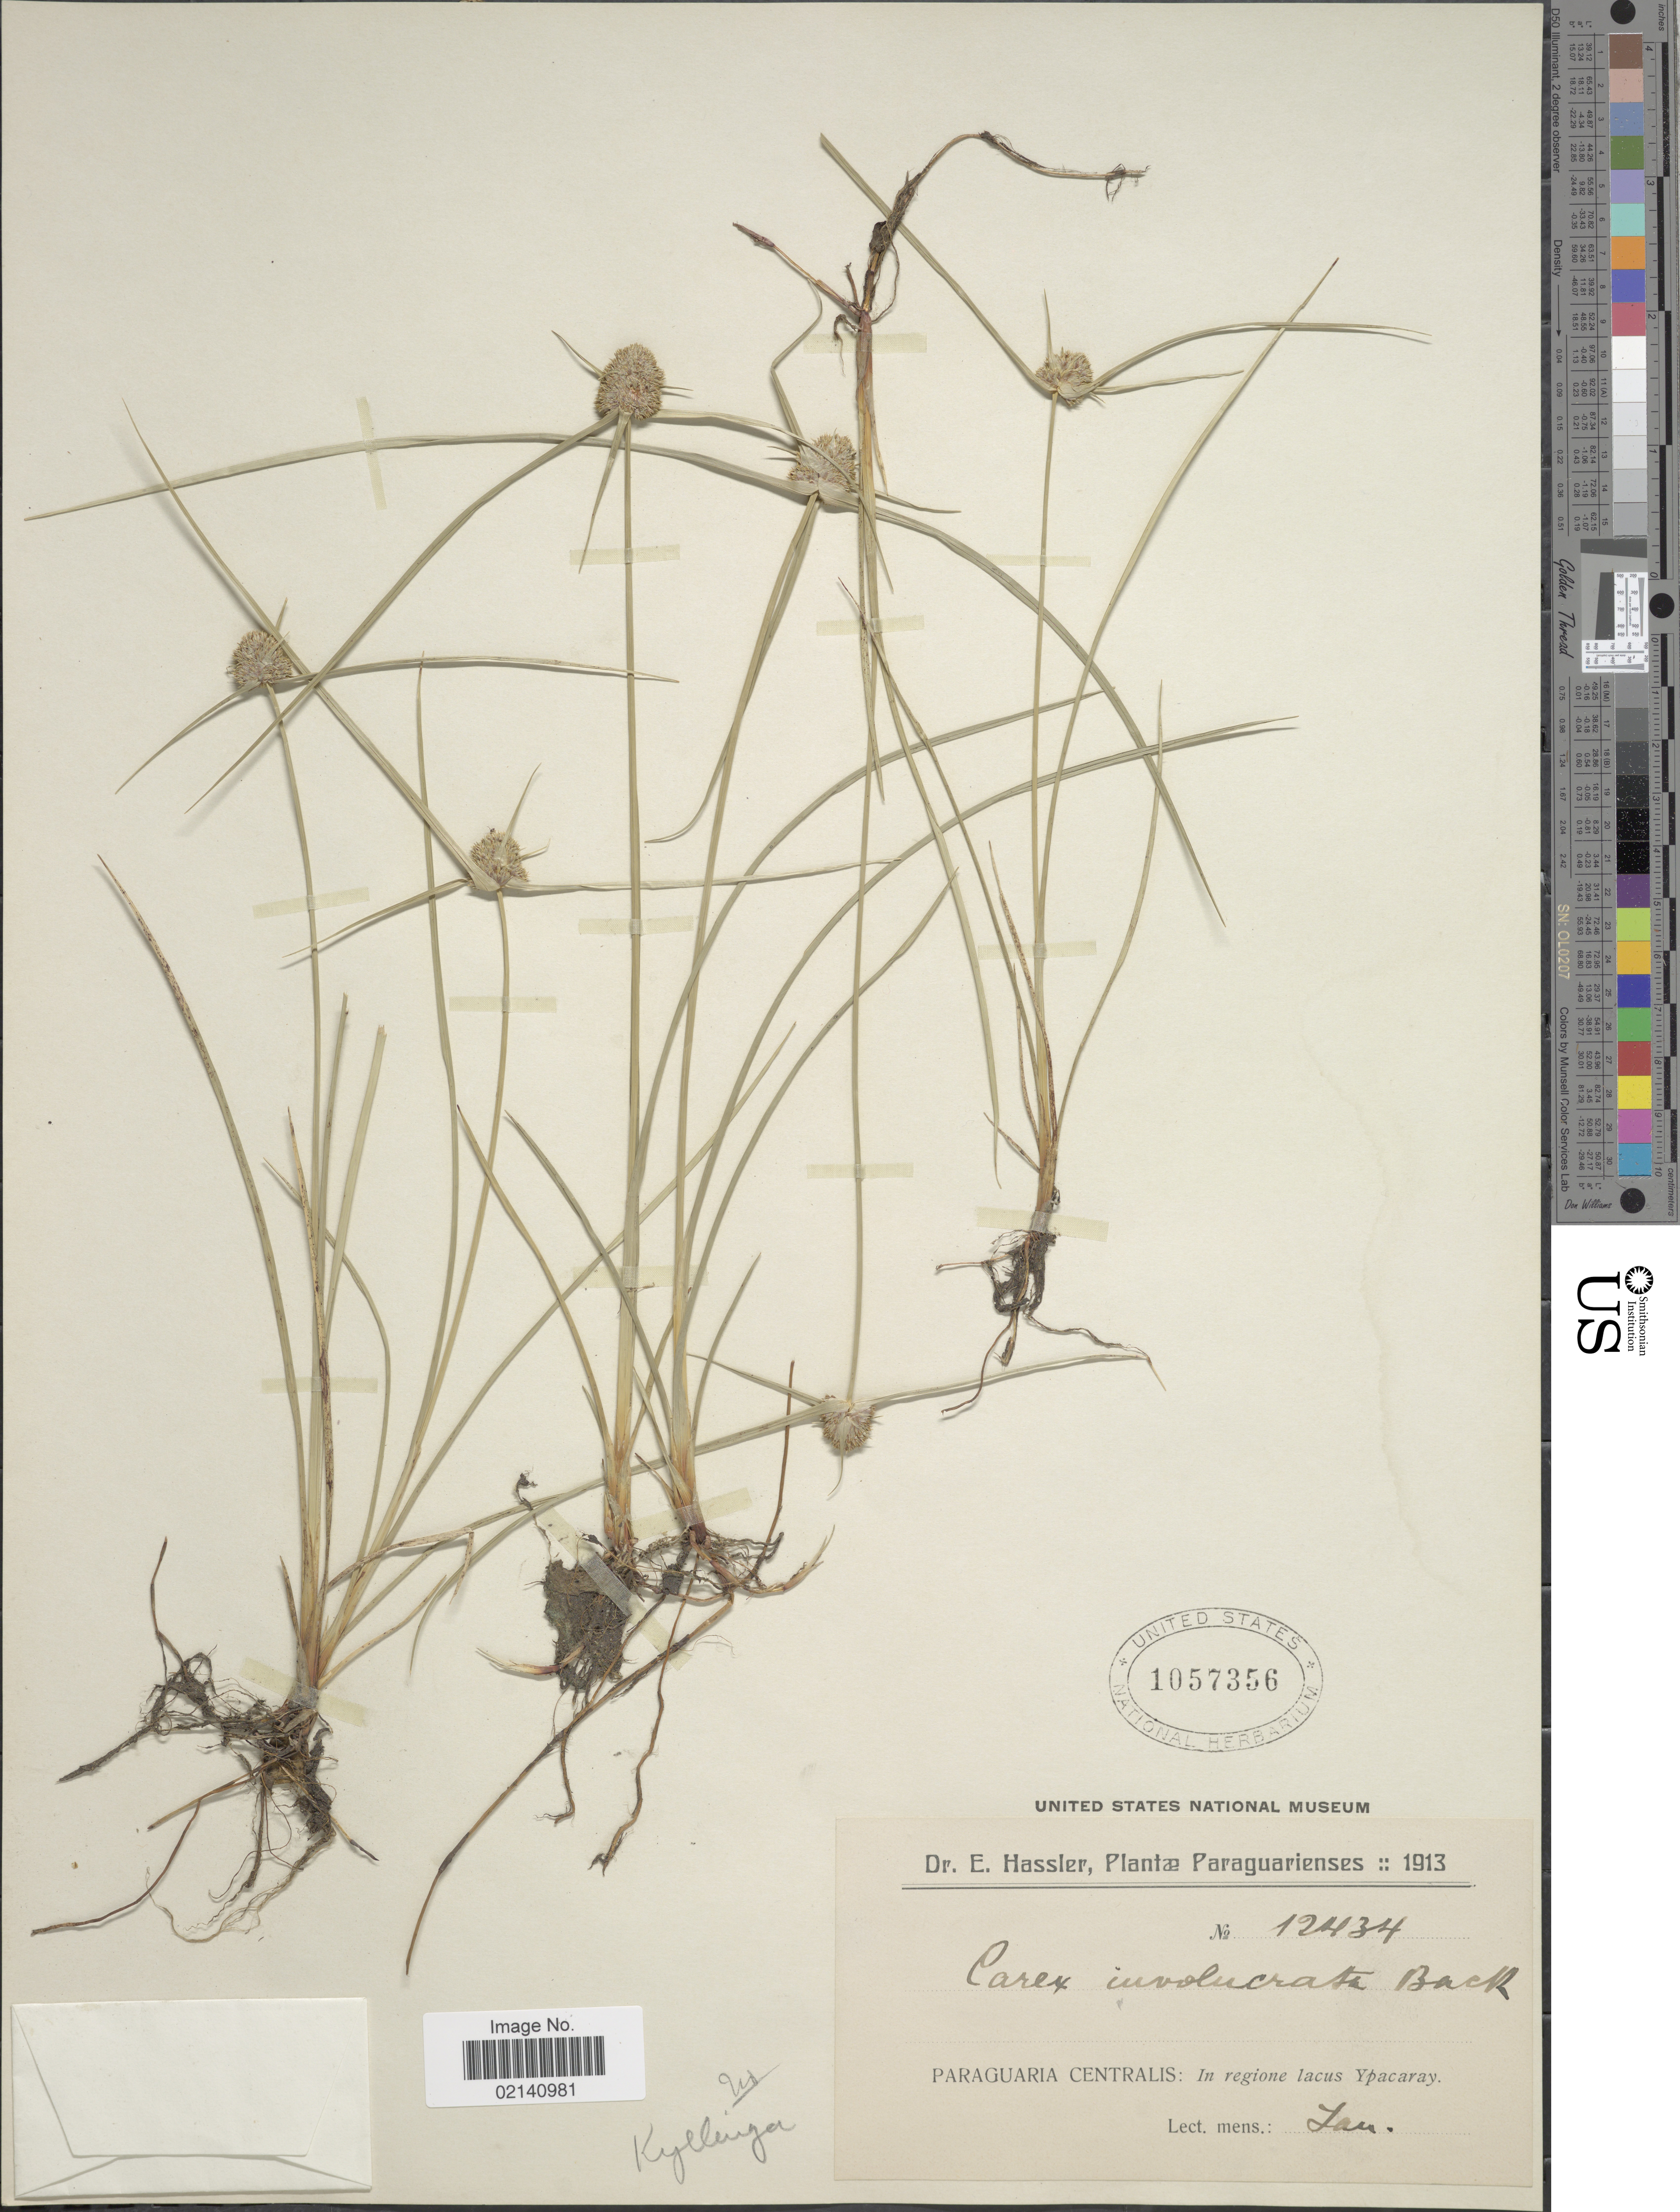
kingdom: Plantae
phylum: Tracheophyta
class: Liliopsida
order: Poales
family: Cyperaceae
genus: Cyperus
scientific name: Cyperus blepharoleptos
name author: Steud.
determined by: Strong, Mark T., (BOT), Smithsonian Institution - National Museum of Natural History (UNITED STATES)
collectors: E. Hassler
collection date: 1913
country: Paraguay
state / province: Central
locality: Paraguaria Centralis: In regione lacus Ypacaray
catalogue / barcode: US 1057356